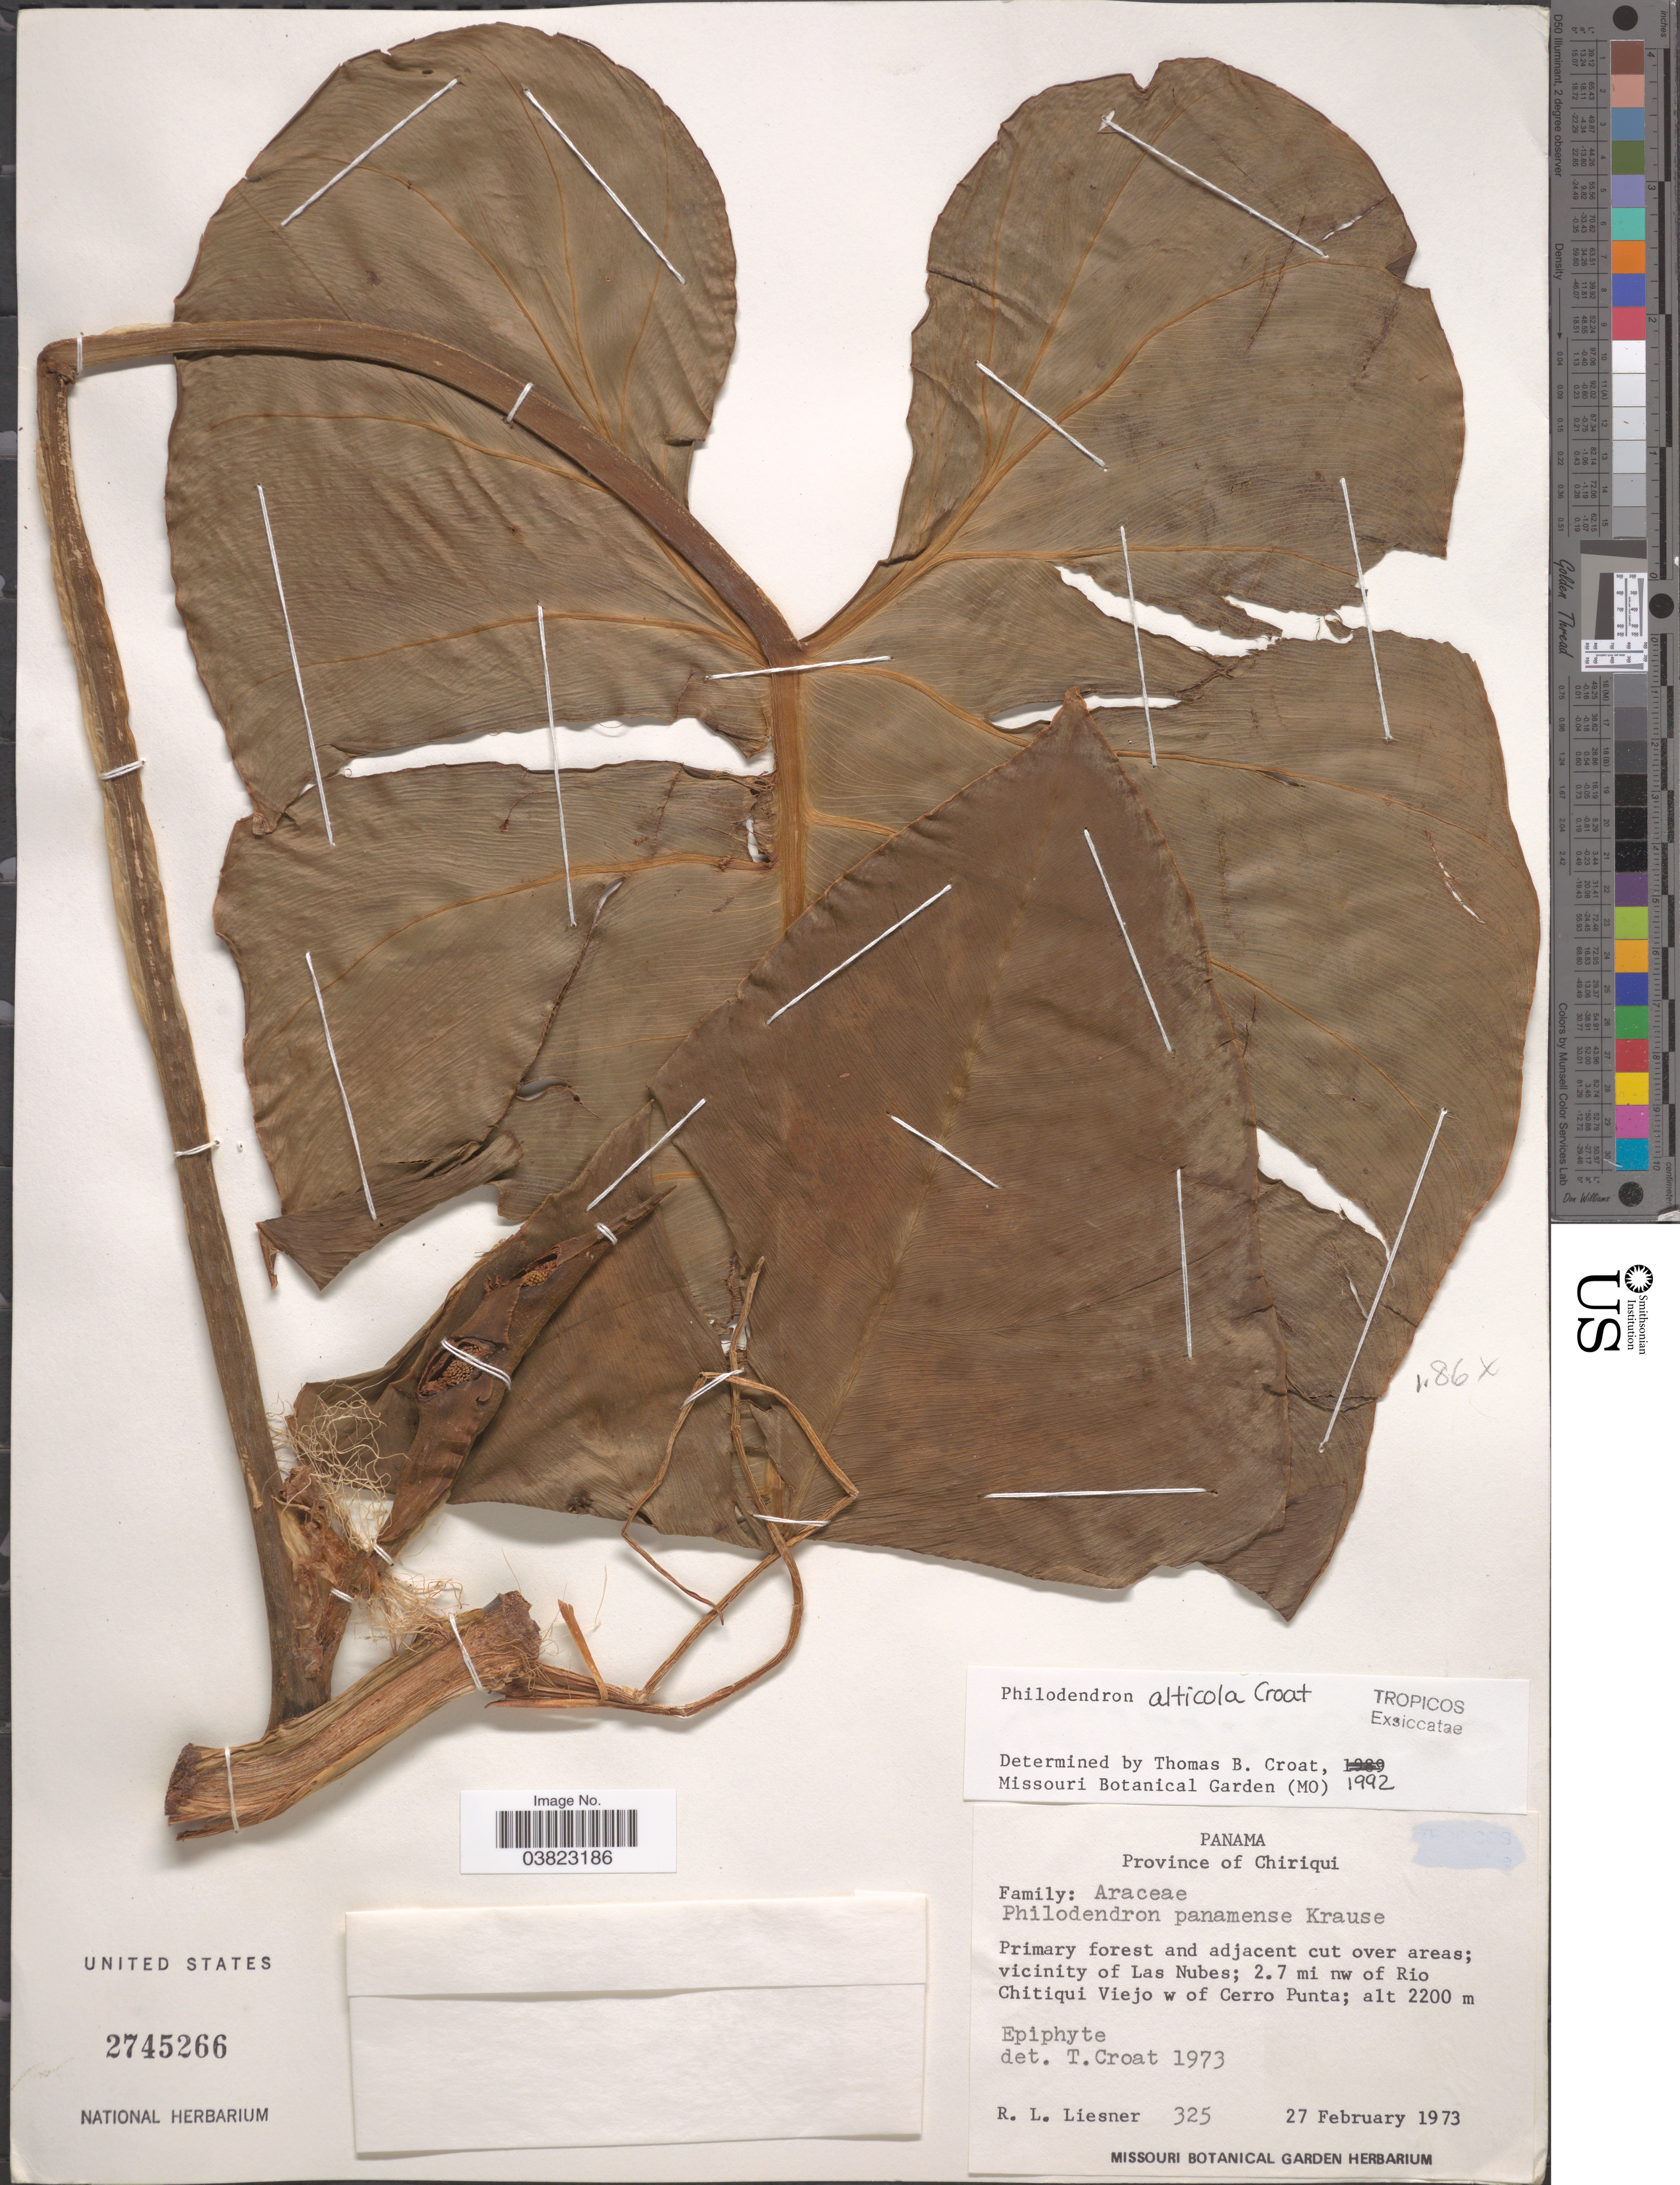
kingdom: Plantae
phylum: Tracheophyta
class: Liliopsida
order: Alismatales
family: Araceae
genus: Philodendron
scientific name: Philodendron alticola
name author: Croat & Grayum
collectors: R. L. Liesner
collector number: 325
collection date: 1973-02-27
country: Panama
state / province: Chiriqui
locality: Primary forest and adjacent cut over areas; vicinity of Las Nubes; 2.7 mi nw of Rio Chitiqui Viejo w of Cerro Punta.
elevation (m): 2200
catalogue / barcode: US 2745266